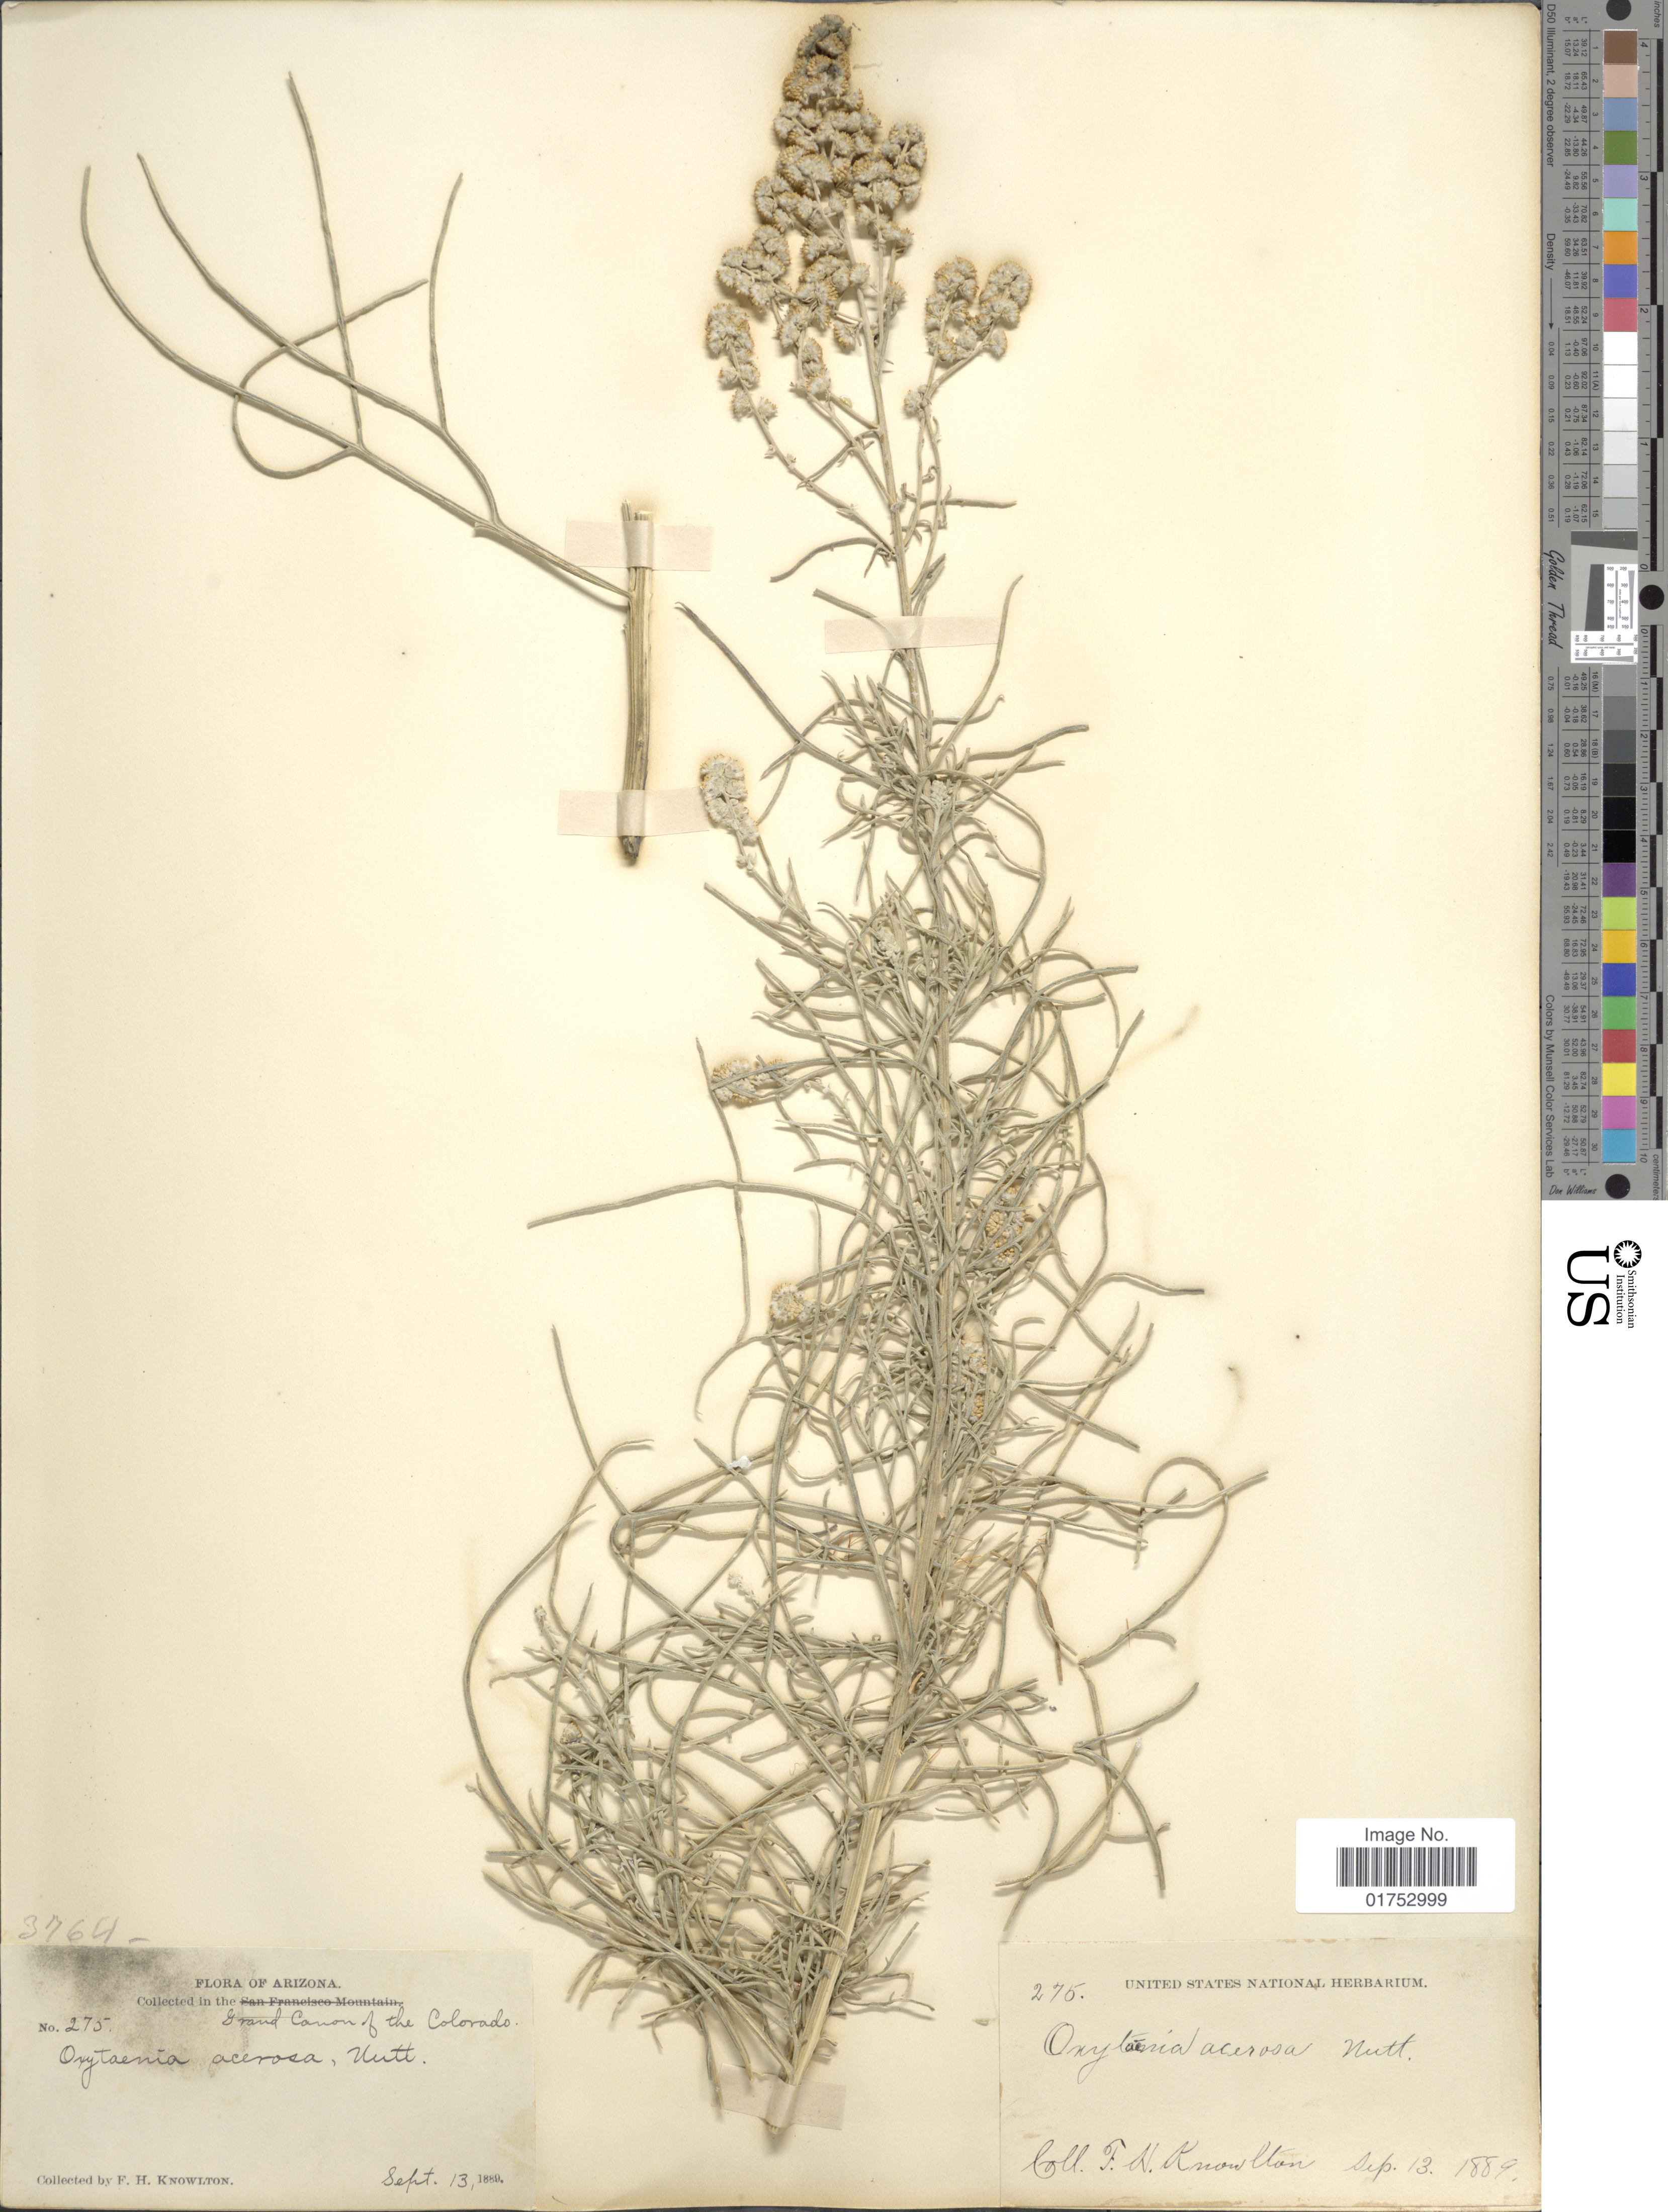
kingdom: Plantae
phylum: Tracheophyta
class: Magnoliopsida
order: Asterales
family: Asteraceae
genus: Oxytenia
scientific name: Oxytenia acerosa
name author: Nutt.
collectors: F. H. Knowlton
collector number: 275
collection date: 1889-09-13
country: United States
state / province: Arizona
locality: Grand Canon of the Colorado